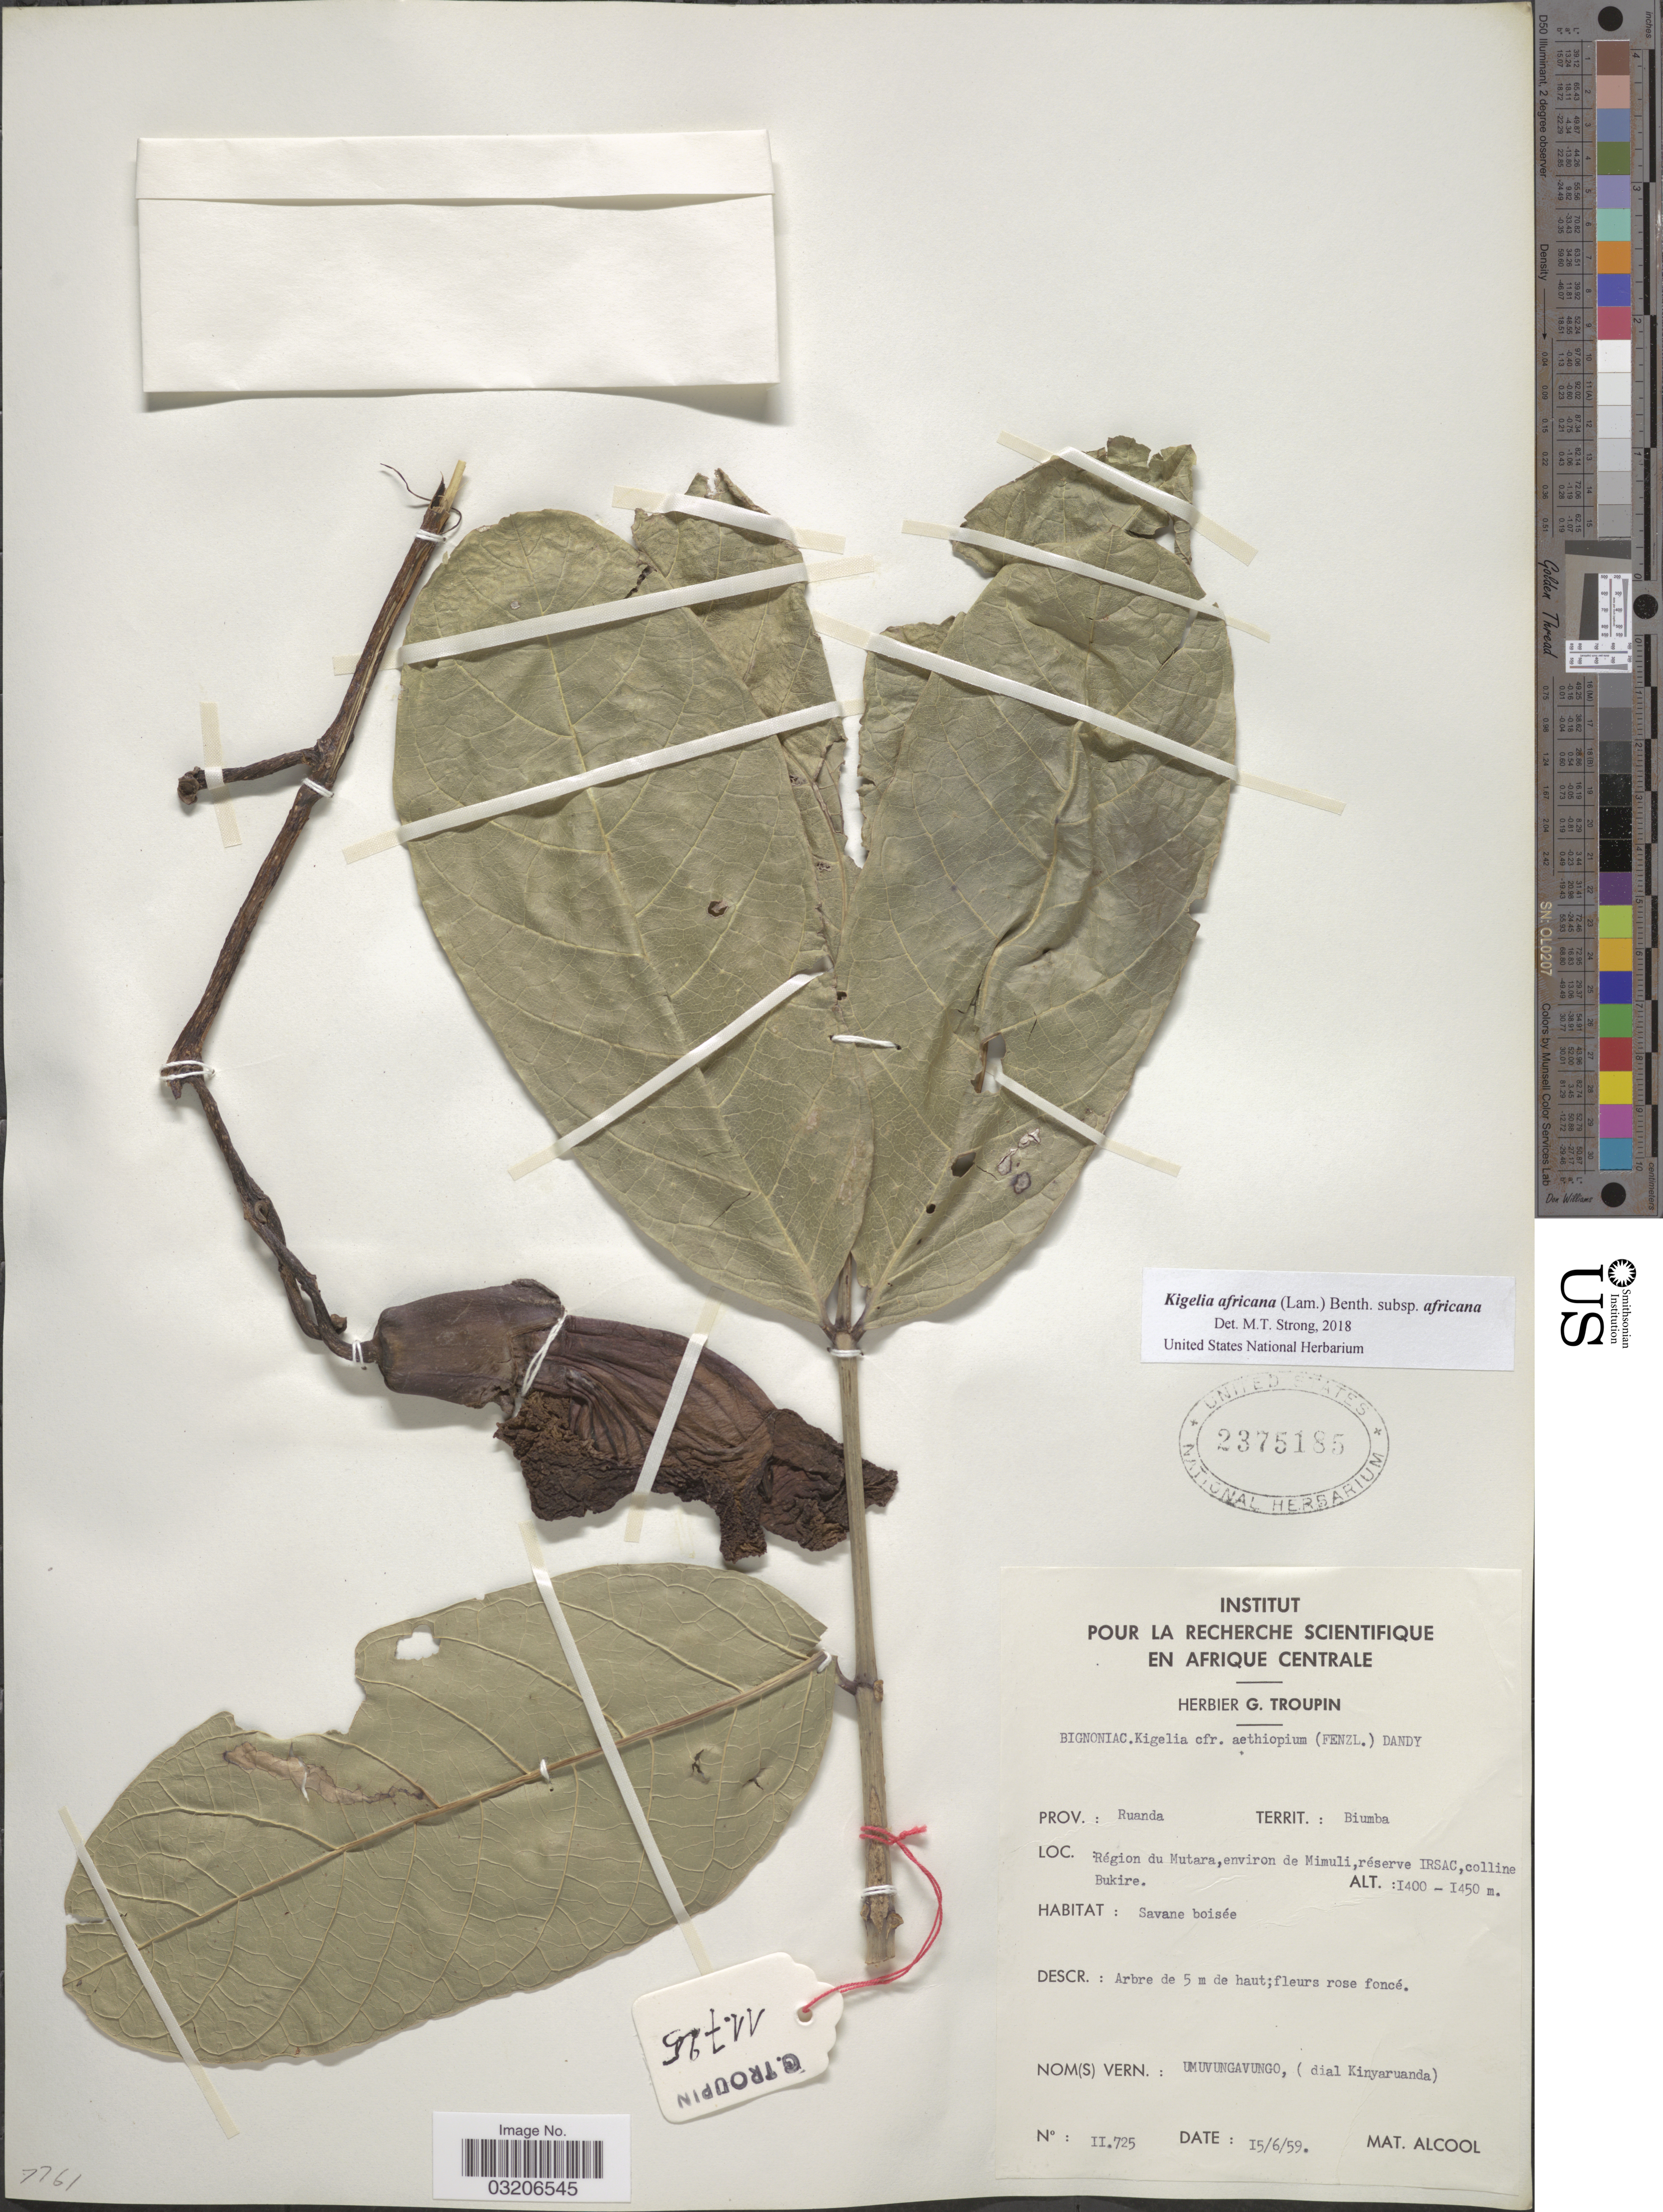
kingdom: Plantae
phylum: Tracheophyta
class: Magnoliopsida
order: Lamiales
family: Bignoniaceae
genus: Kigelia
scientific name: Kigelia africana subsp. africana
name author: (Lam.) Benth.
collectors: G. Troupin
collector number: II725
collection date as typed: Transcribed d/m/y: 15/6/59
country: Rwanda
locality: Prov.: Ruanda. Territ.: Biumba. Région du Mutara, environ de Mimuli, réserve IRSAC, colline Bukire.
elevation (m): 1400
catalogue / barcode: US 2375185